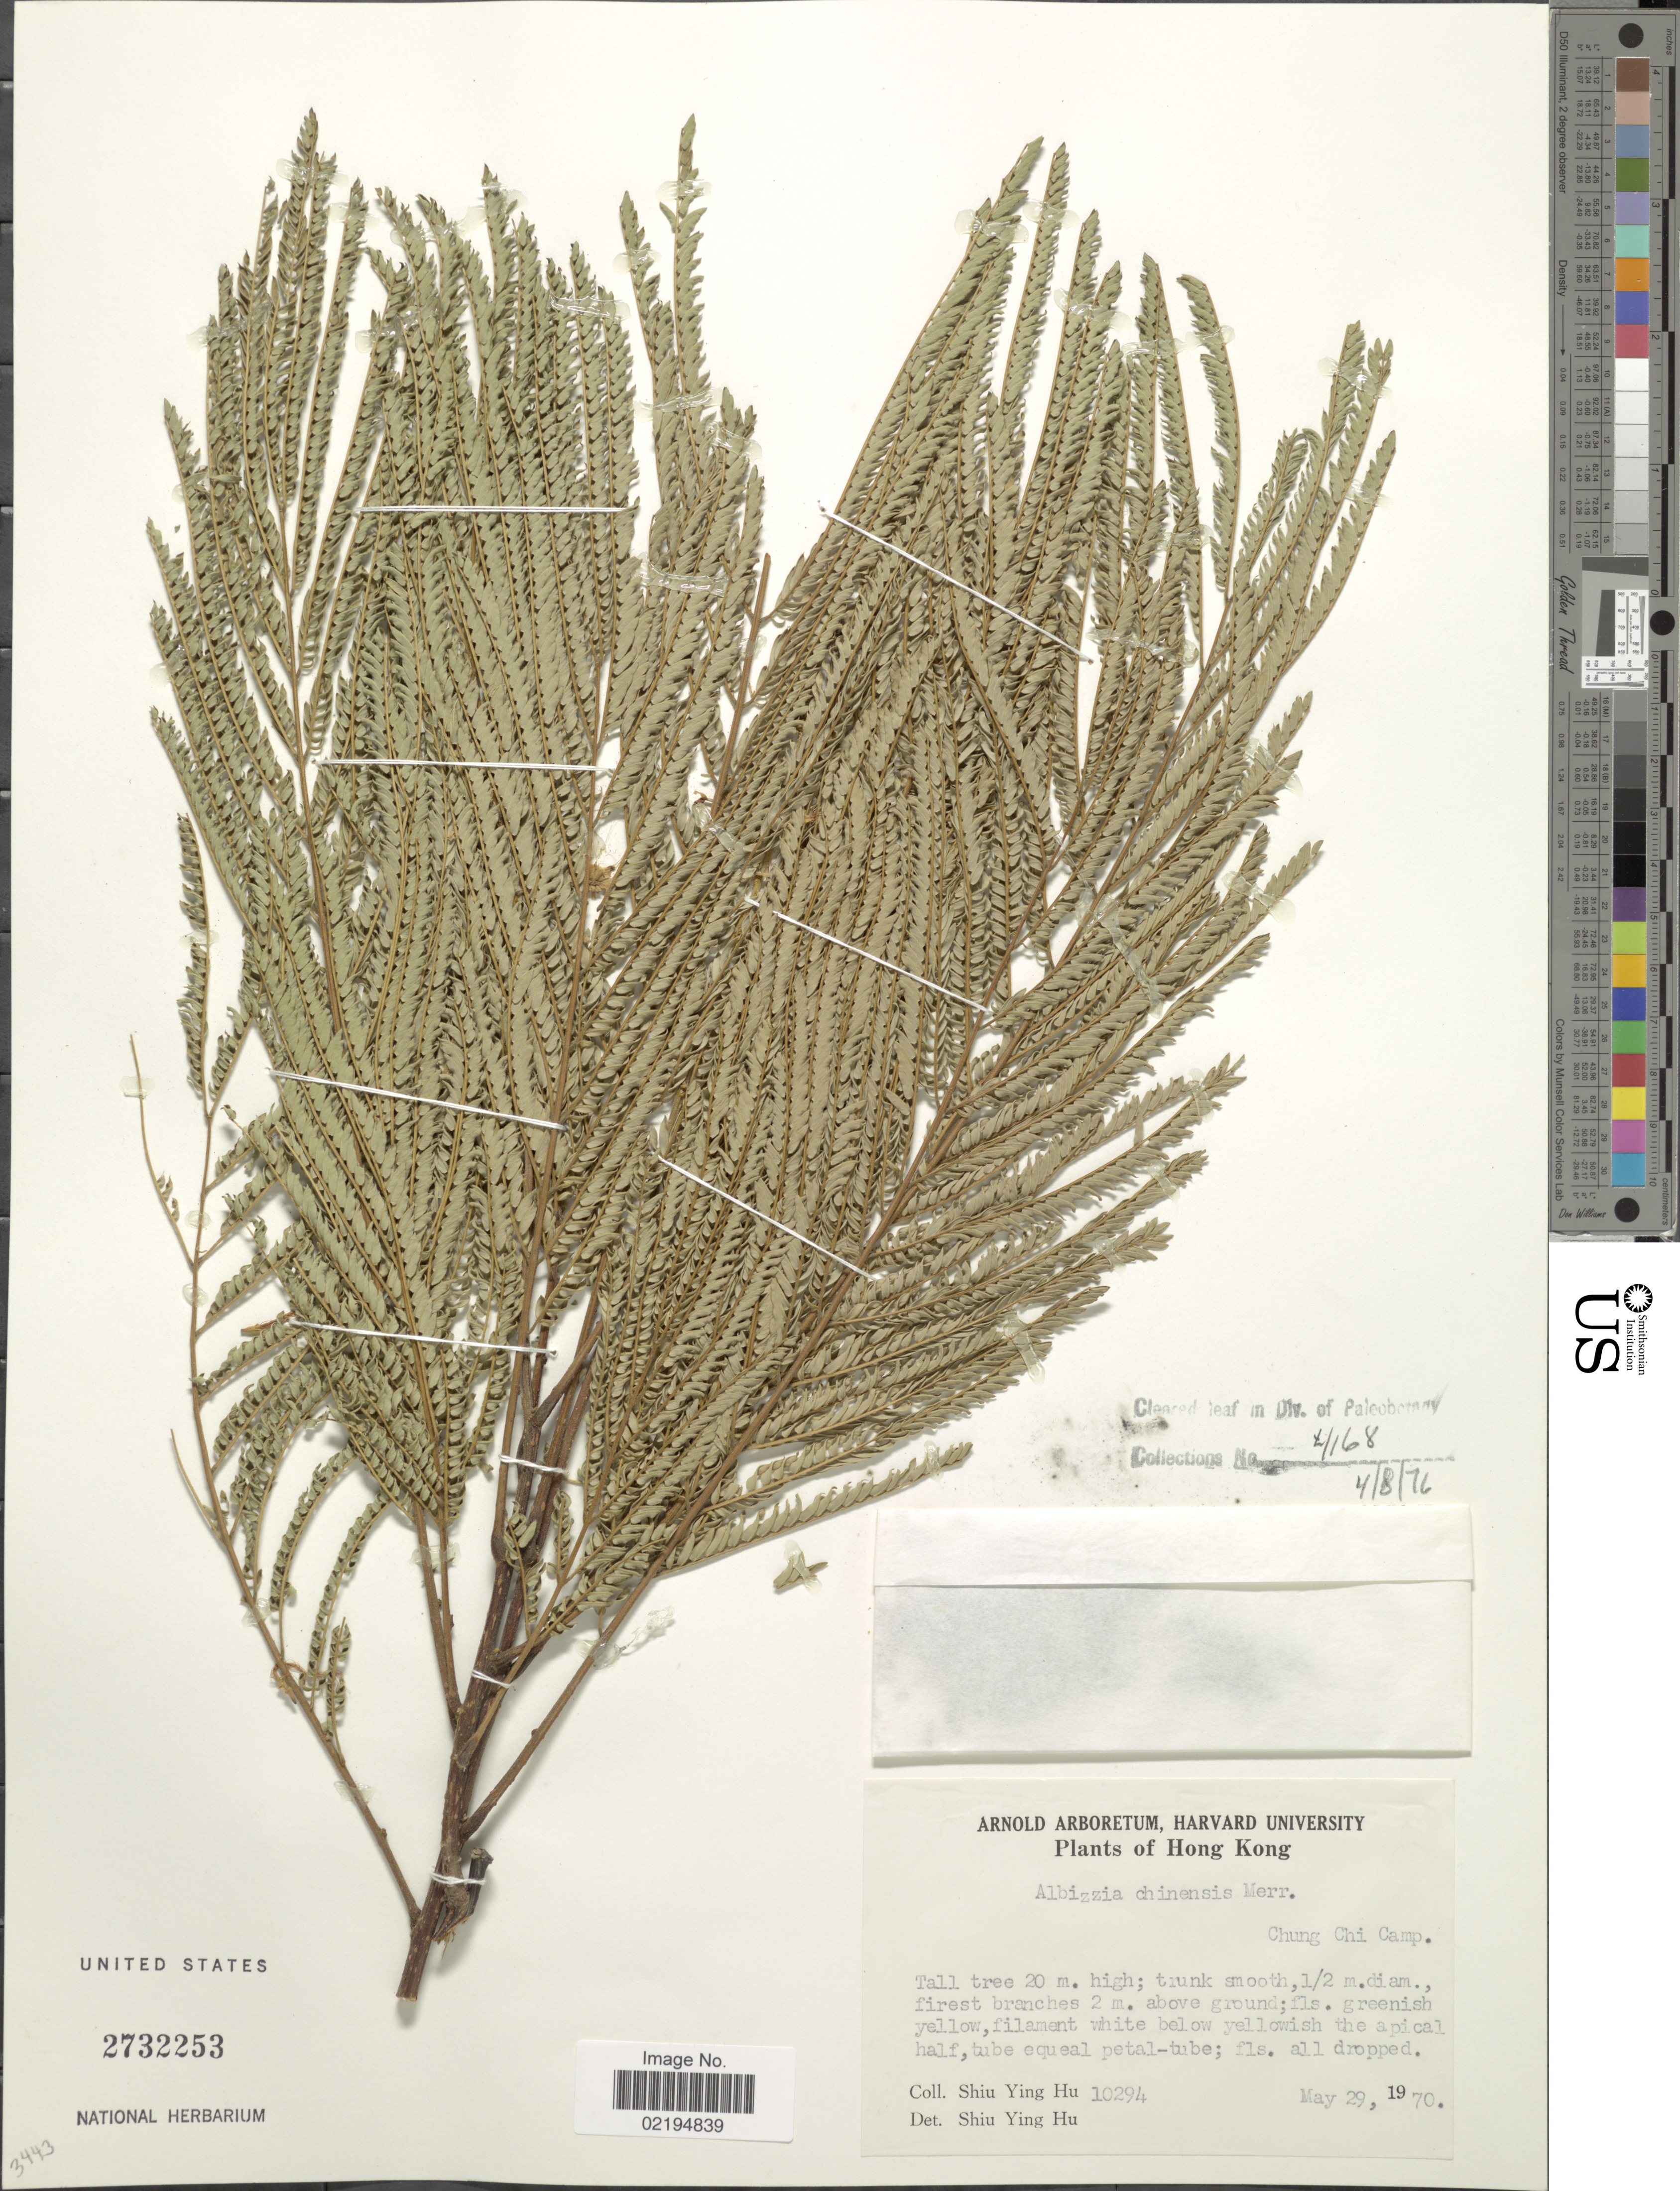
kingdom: Plantae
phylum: Tracheophyta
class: Magnoliopsida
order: Fabales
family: Fabaceae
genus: Albizia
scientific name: Albizia chinensis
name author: (Osbeck) Merr.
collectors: S. Y. Hu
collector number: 10294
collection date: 1970-05-29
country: China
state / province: Hong Kong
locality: Chung Chi Camp.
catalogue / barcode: US 2732253